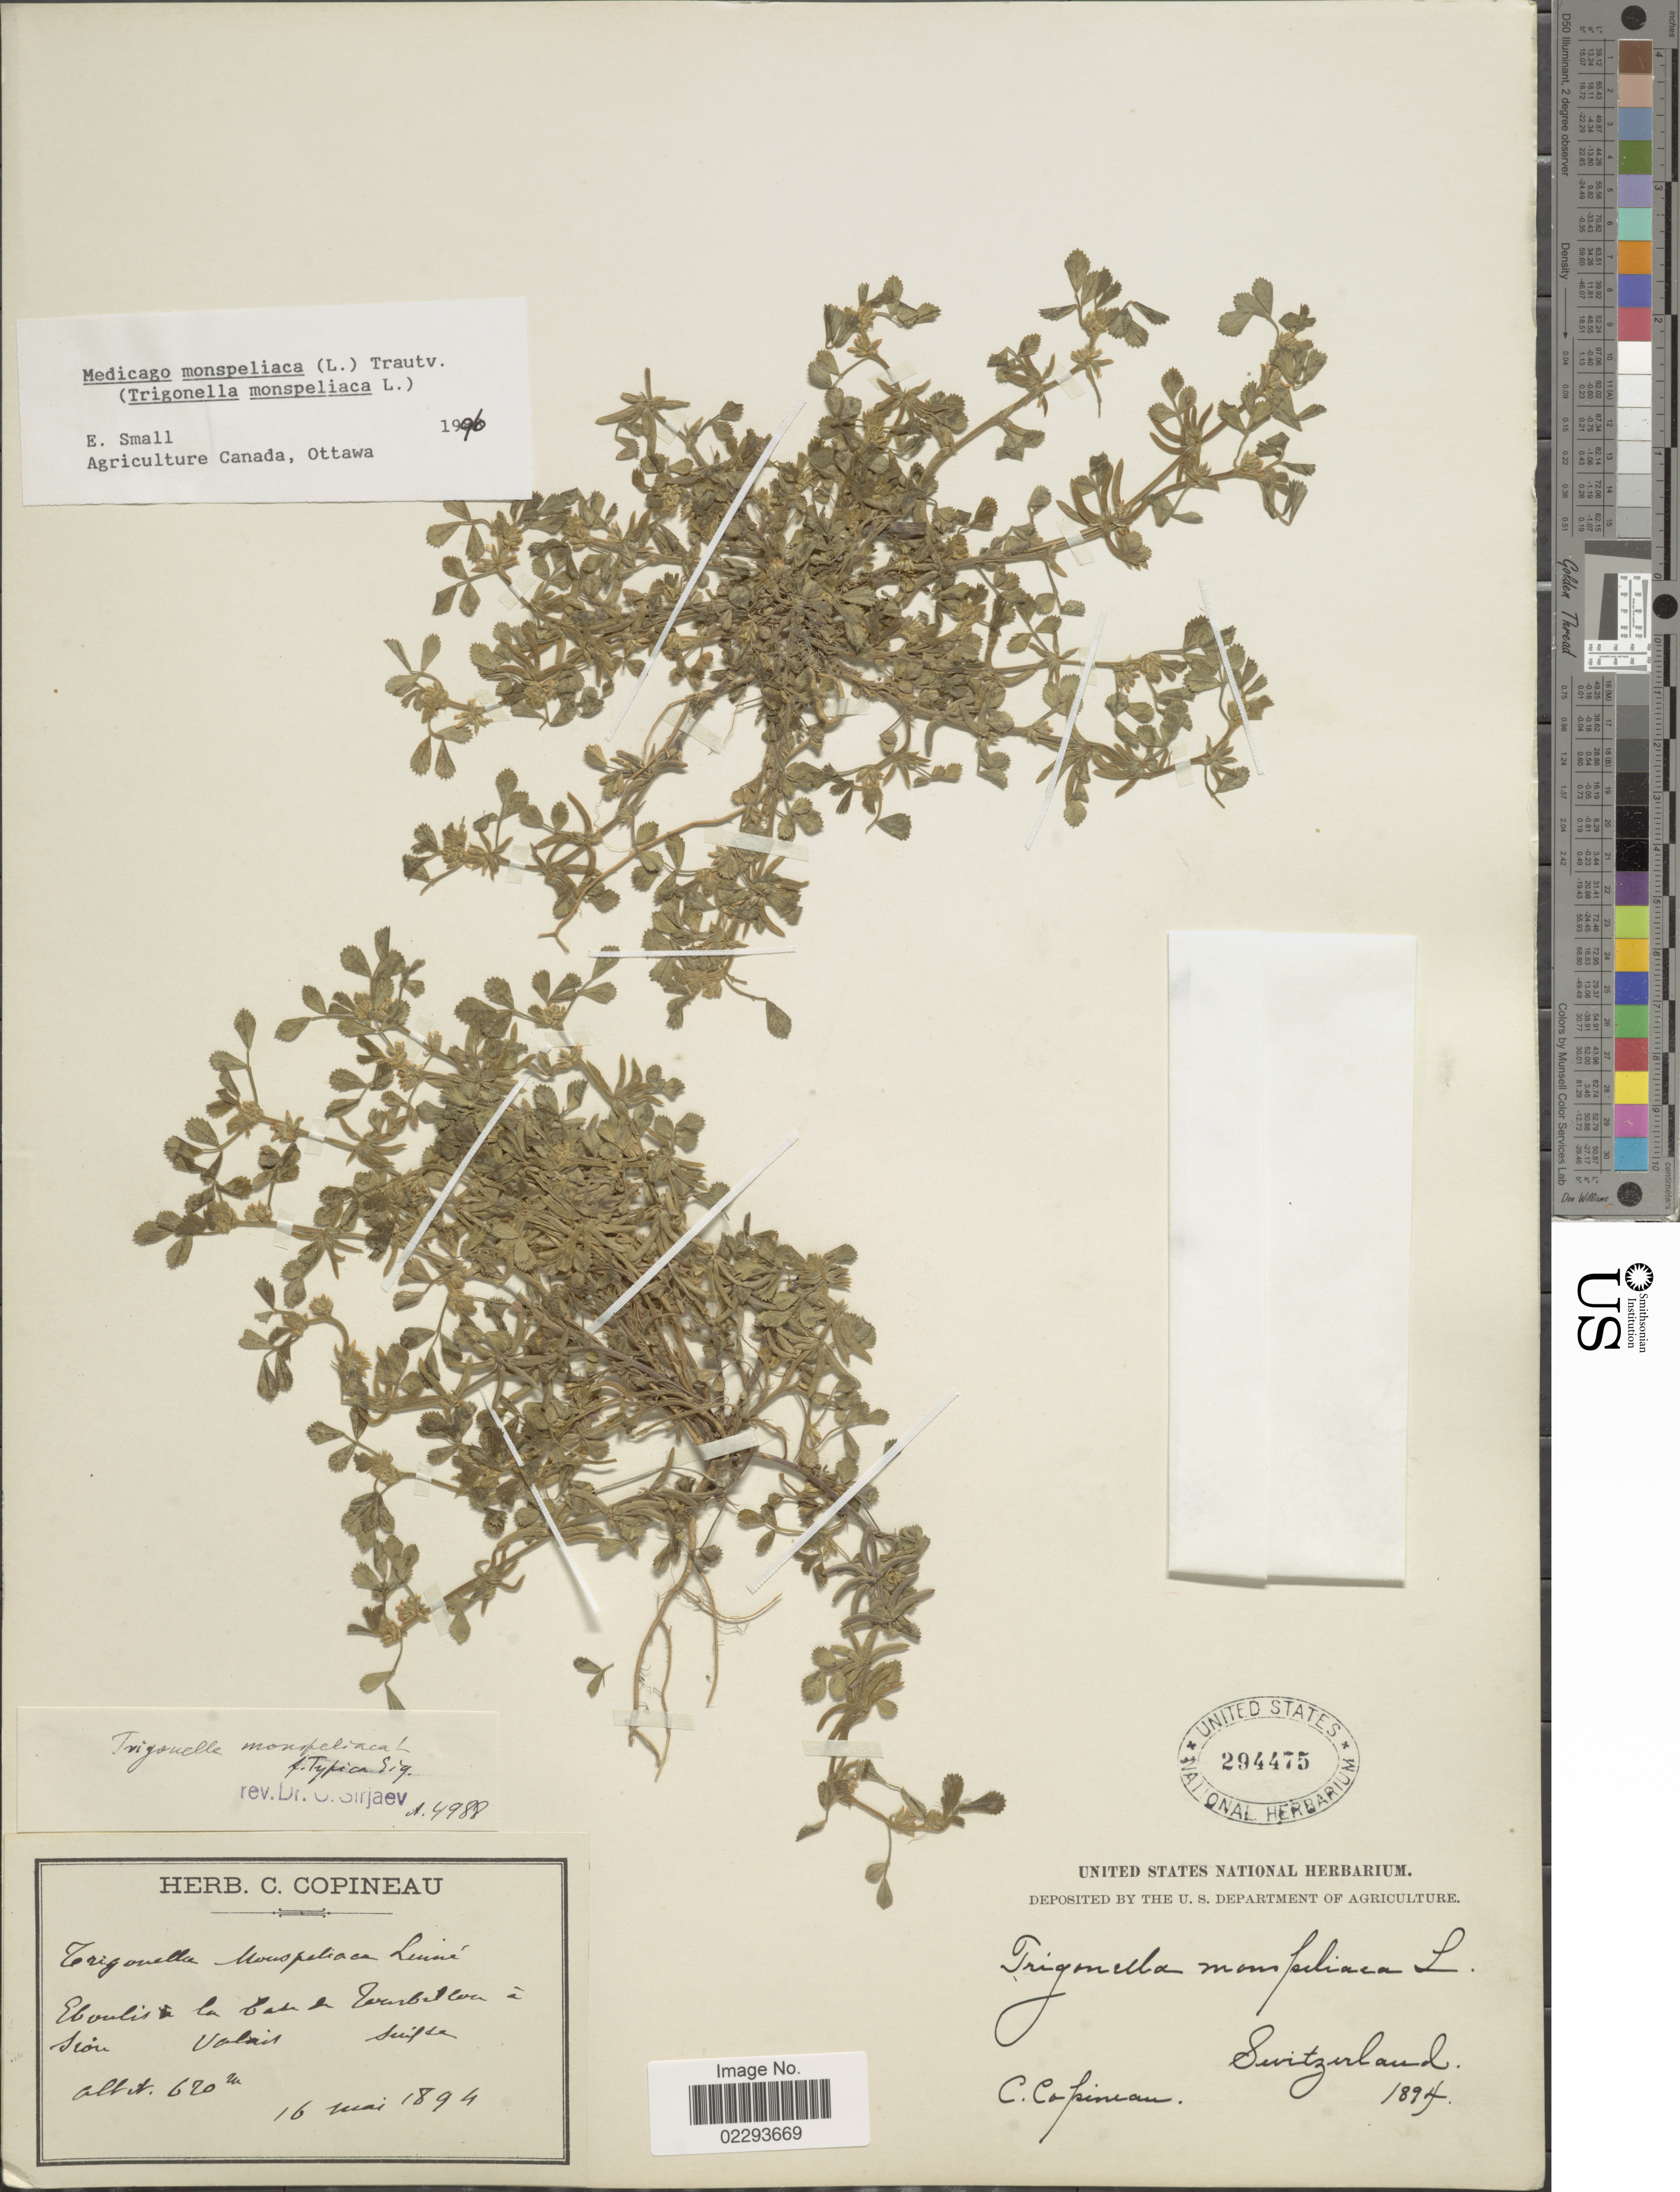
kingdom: Plantae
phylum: Tracheophyta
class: Magnoliopsida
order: Fabales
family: Fabaceae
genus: Medicago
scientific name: Medicago monspeliaca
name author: (L.) Trautv.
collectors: C. Copineau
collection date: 1894-05-16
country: Switzerland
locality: Eboulis la Ca[illegible text] [illegible text] Ivar[illegible text]sion Valis Suisse, Switzerland.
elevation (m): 620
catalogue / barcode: US 294475